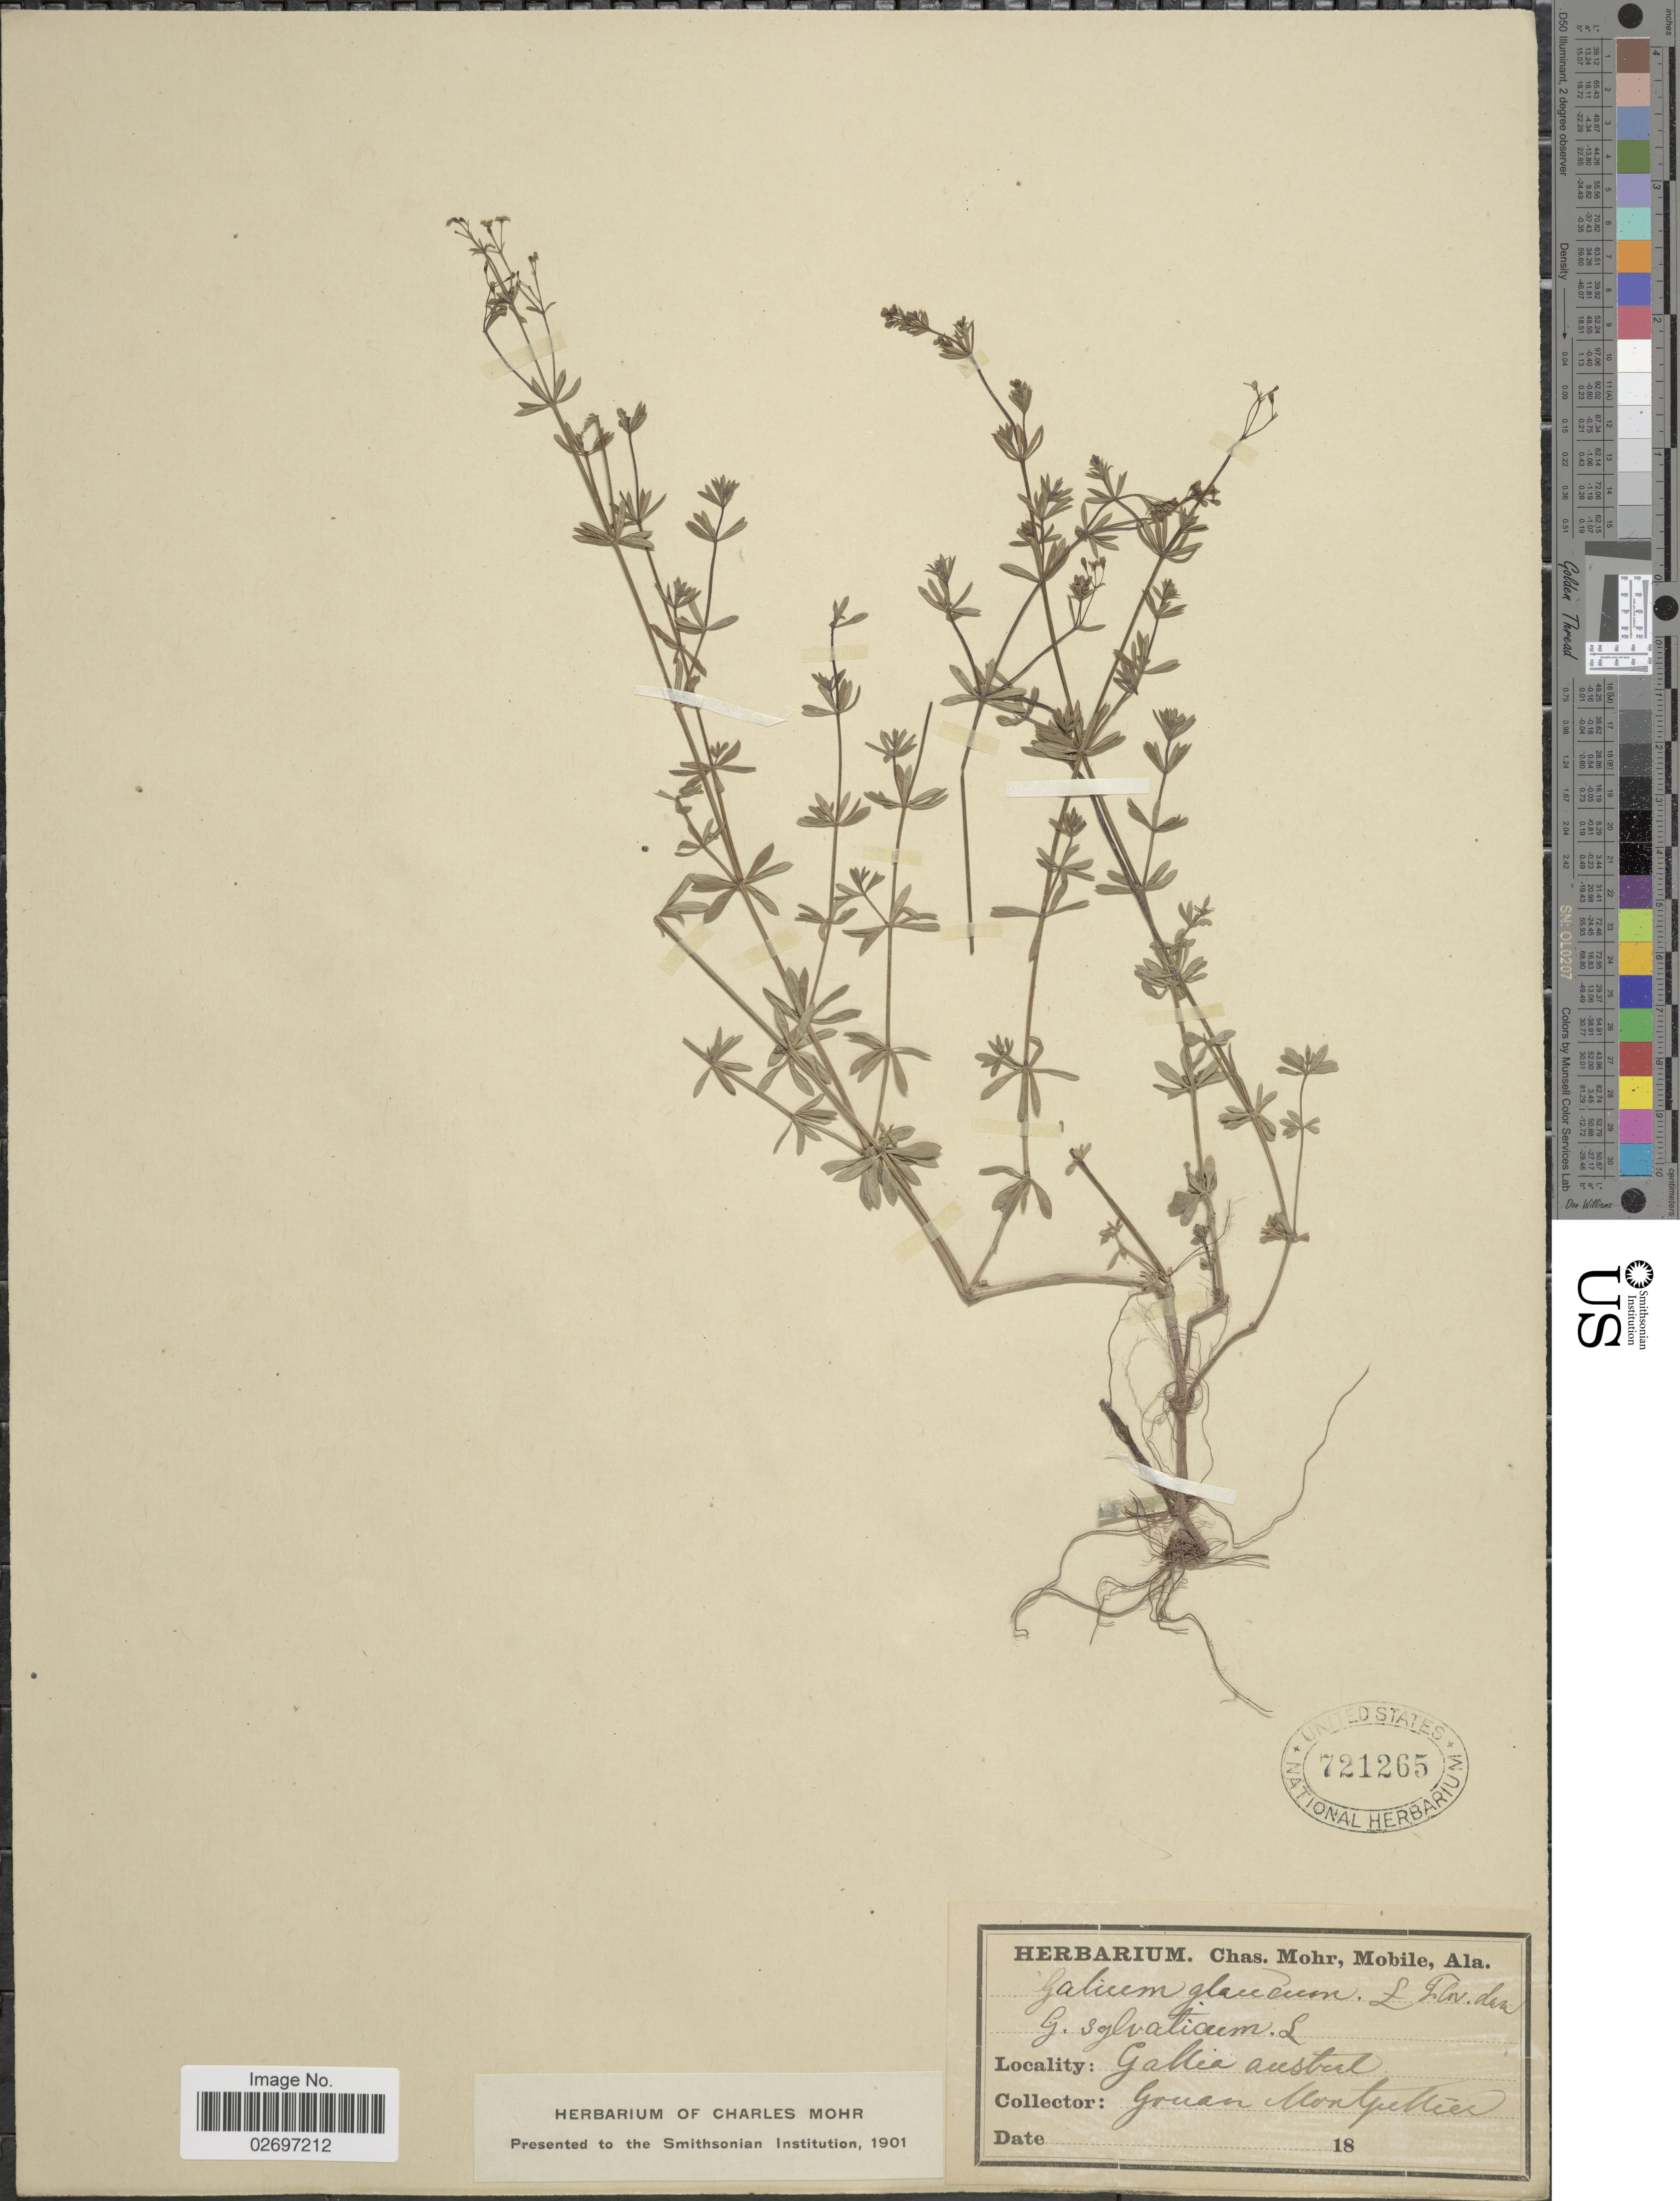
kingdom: Plantae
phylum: Tracheophyta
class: Magnoliopsida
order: Gentianales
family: Rubiaceae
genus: Galium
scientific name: Galium glaucum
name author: L.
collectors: ex herb. C. Mohr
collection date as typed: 18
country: France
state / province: Occitanie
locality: Gallia austral, Montpellier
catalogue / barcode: US 721265